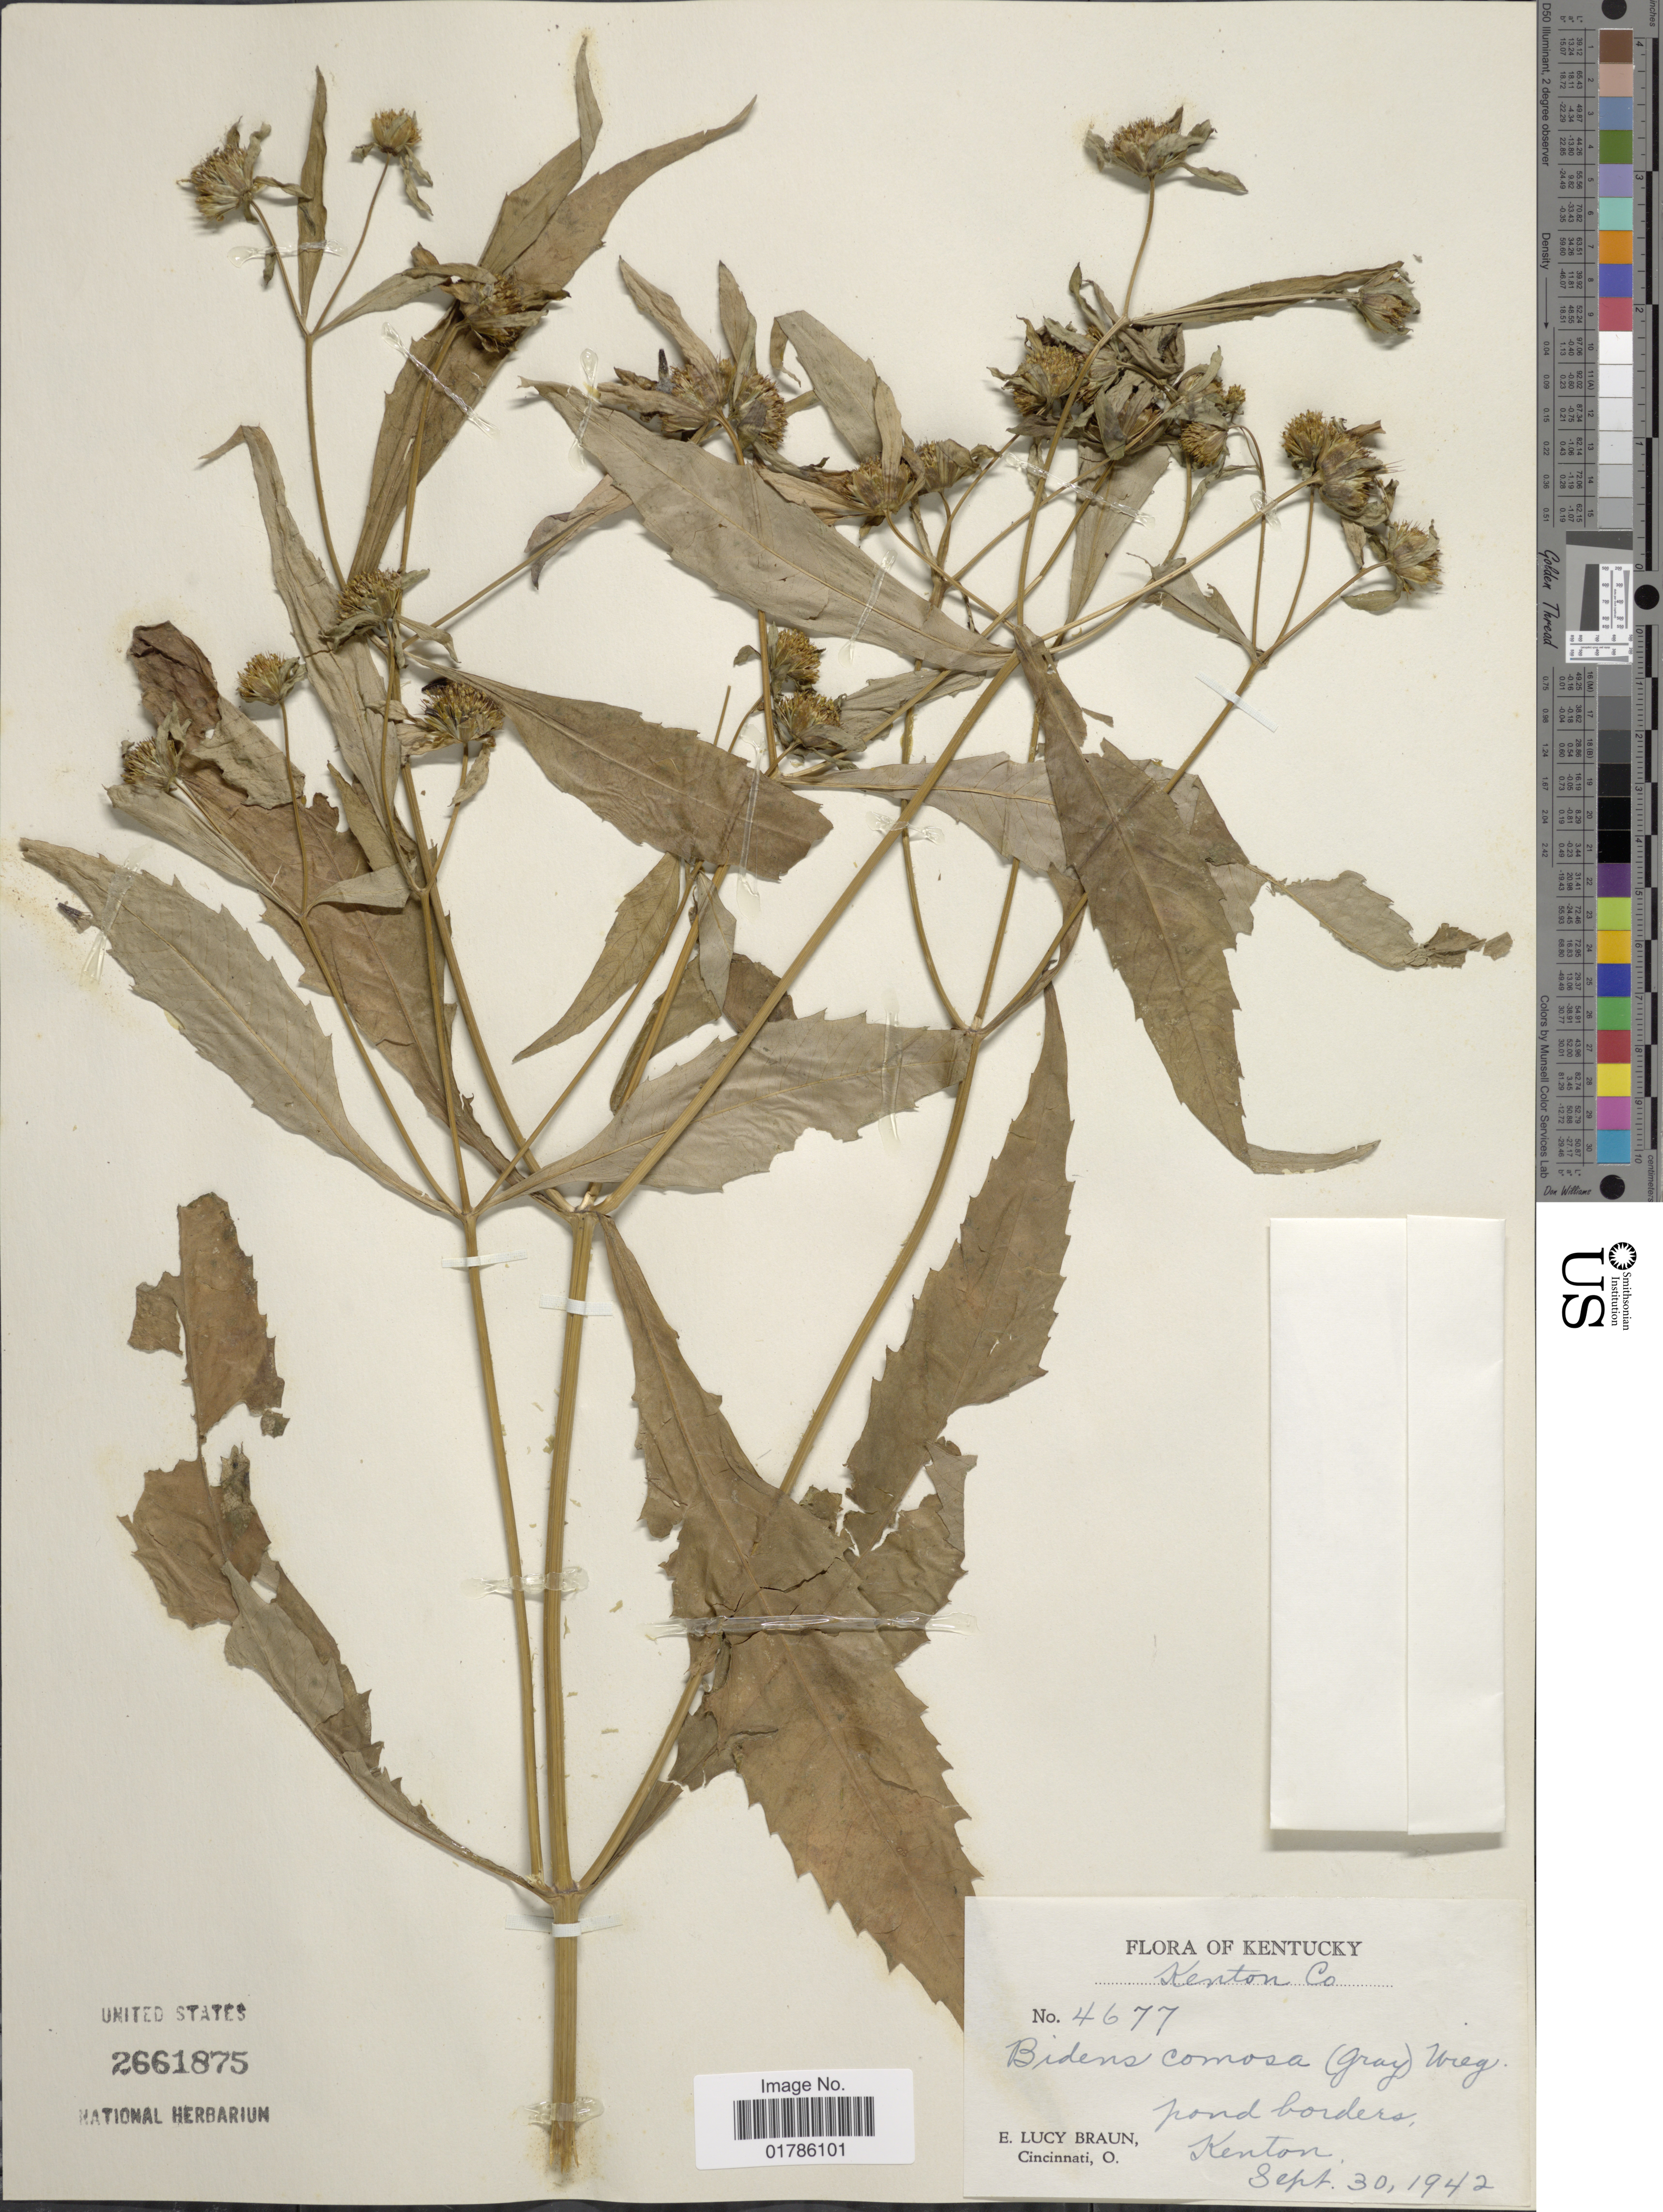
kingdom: Plantae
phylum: Tracheophyta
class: Magnoliopsida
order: Asterales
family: Asteraceae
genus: Bidens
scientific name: Bidens comosa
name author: (A. Gray) Wiegand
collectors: E. L. Braun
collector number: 4677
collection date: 1942-09-30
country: United States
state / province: Kentucky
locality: Kenton Co.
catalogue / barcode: US 2661875